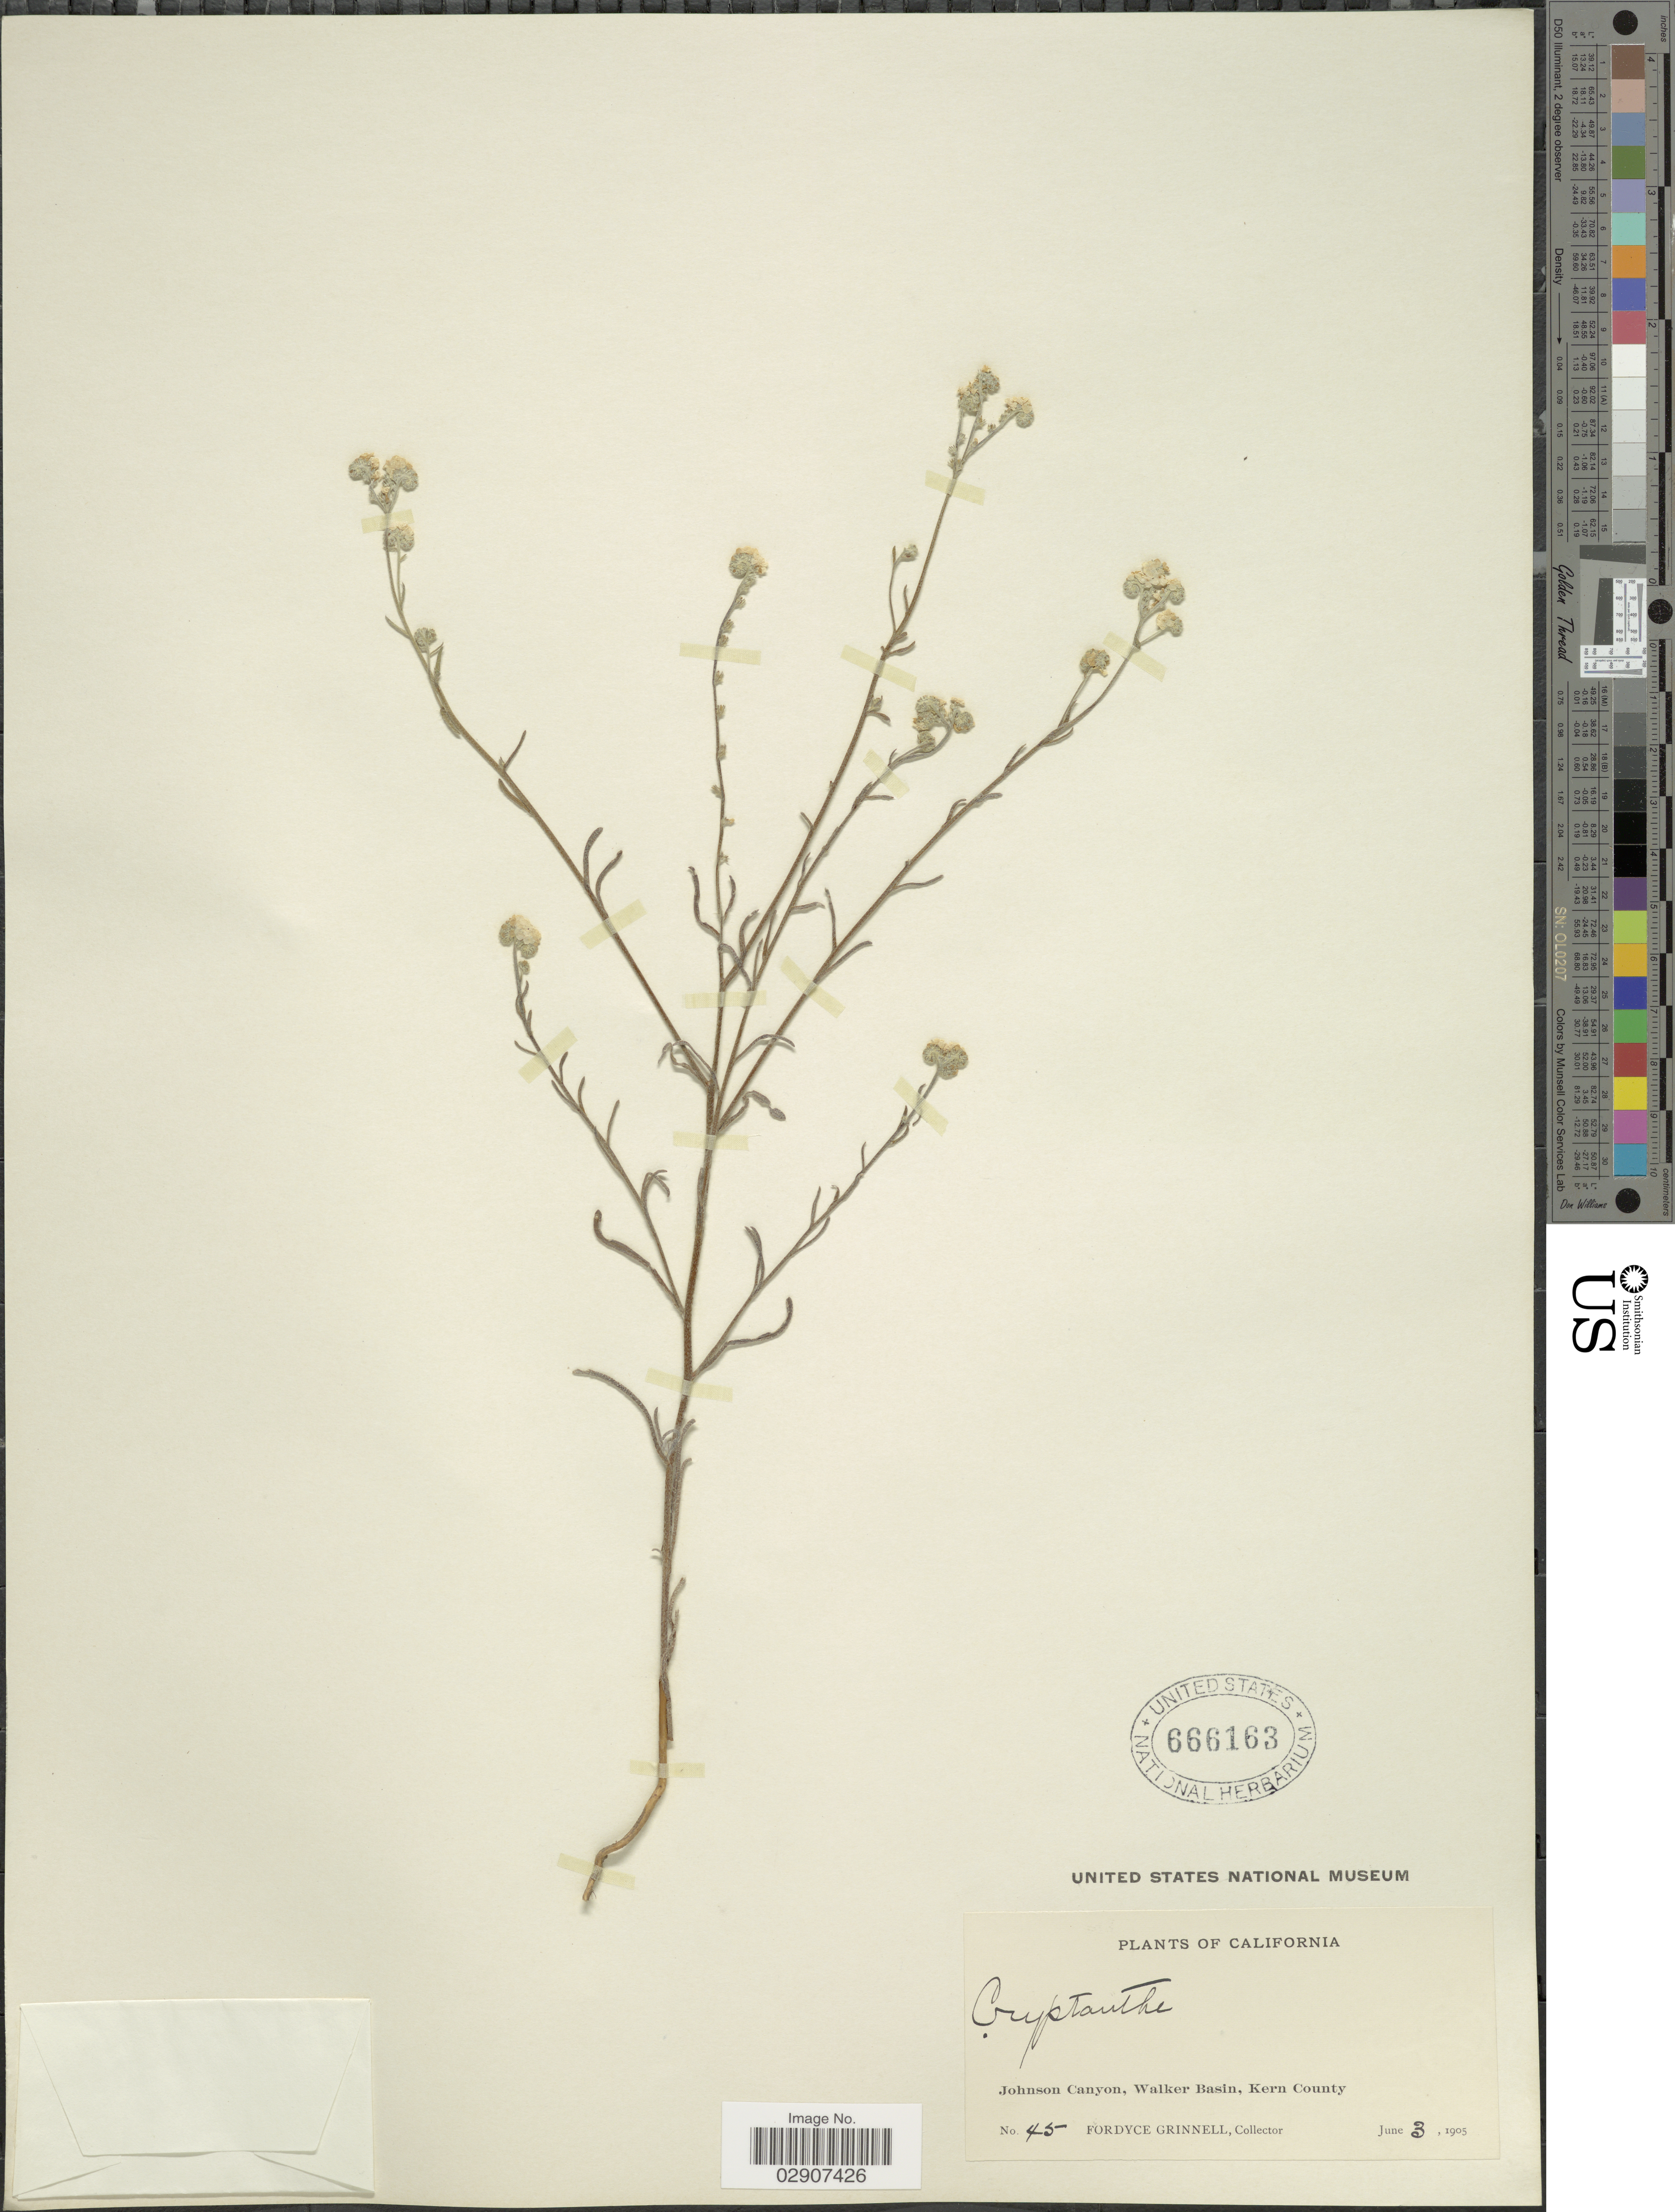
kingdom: Plantae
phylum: Tracheophyta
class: Magnoliopsida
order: Boraginales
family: Boraginaceae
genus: Cryptantha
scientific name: Cryptantha flaccida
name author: (Douglas ex Lehm.) Greene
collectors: F. Grinnell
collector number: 45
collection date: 1905-06-03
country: United States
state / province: California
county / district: Kern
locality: Johnson Canyon, Walker Basin, Kern County.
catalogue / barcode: US 666163